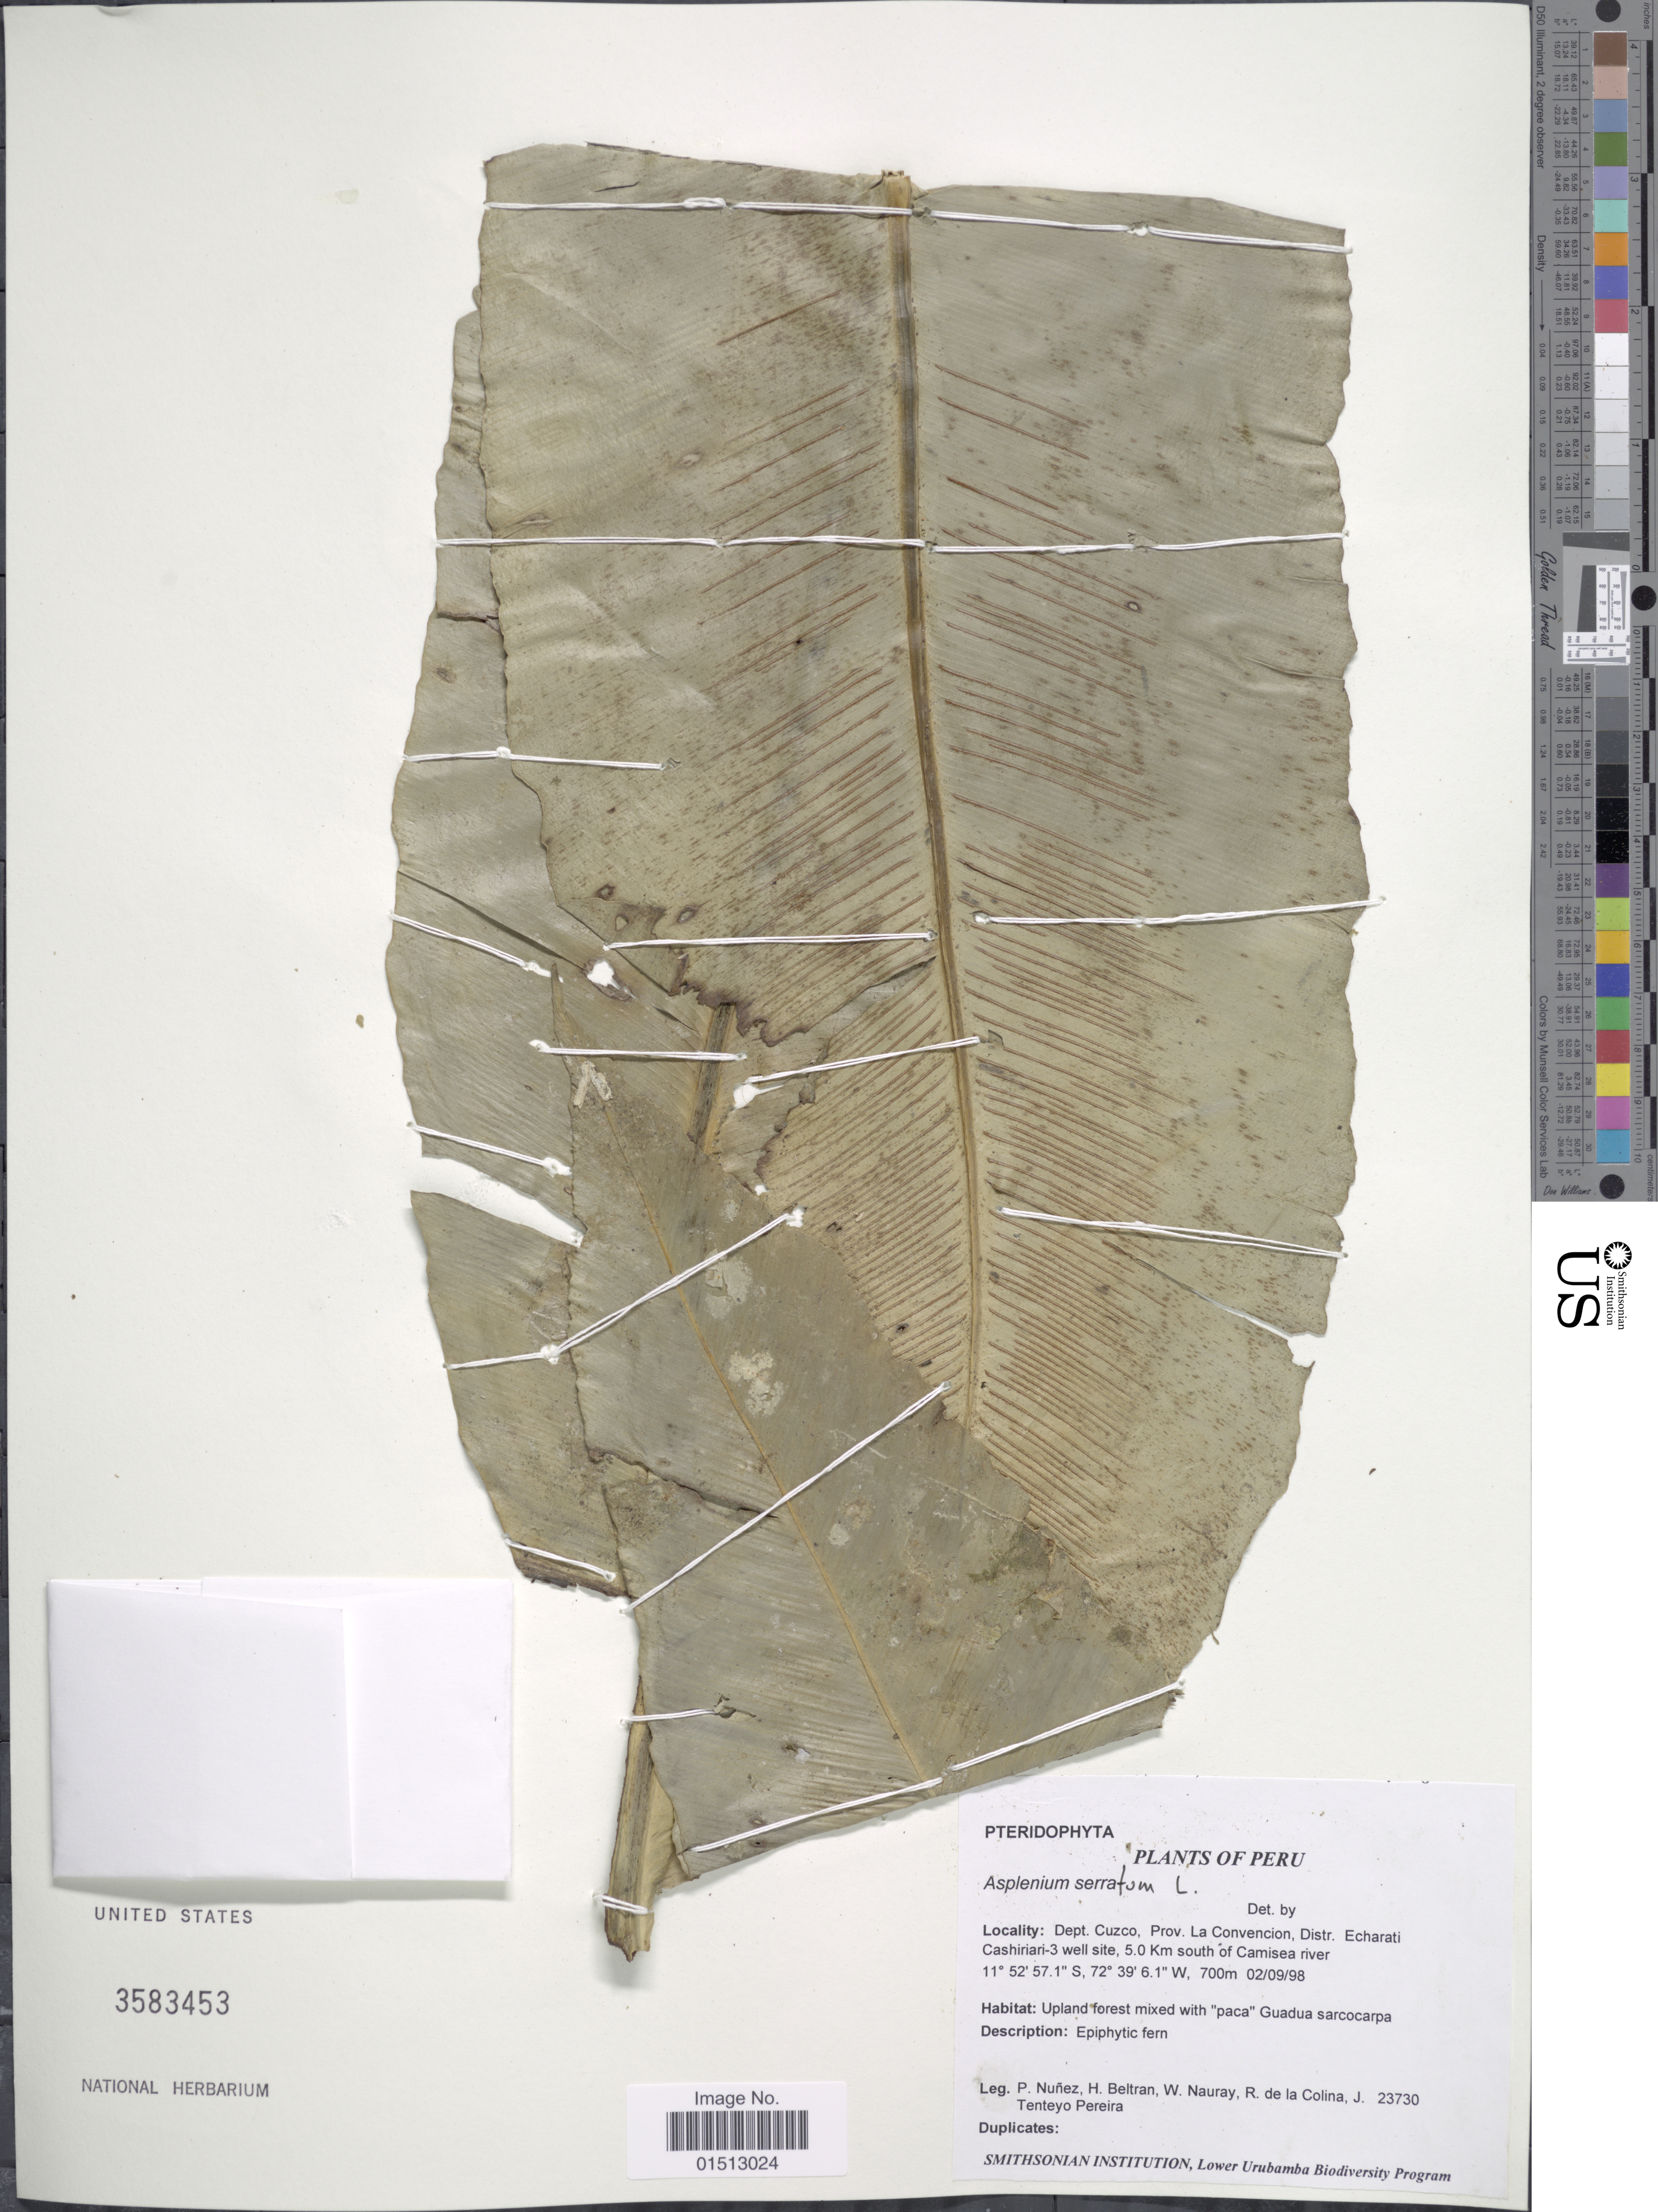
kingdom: Plantae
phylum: Tracheophyta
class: Polypodiopsida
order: Polypodiales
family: Aspleniaceae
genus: Asplenium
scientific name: Asplenium serratum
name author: L.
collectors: P. Nuñez V., H. Beltran, W. Nauray, R. de La Colina & Tenteyo Periera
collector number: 23730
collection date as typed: Transcribed d/m/y: 2/9/98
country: Peru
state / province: Cusco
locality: Peru, Dept. Cuzco, Prov, La Convencion, Distr. Echarati Cashiriari-3 well site, 5.0 Km south of Camisea river.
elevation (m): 700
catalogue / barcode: US 3583453